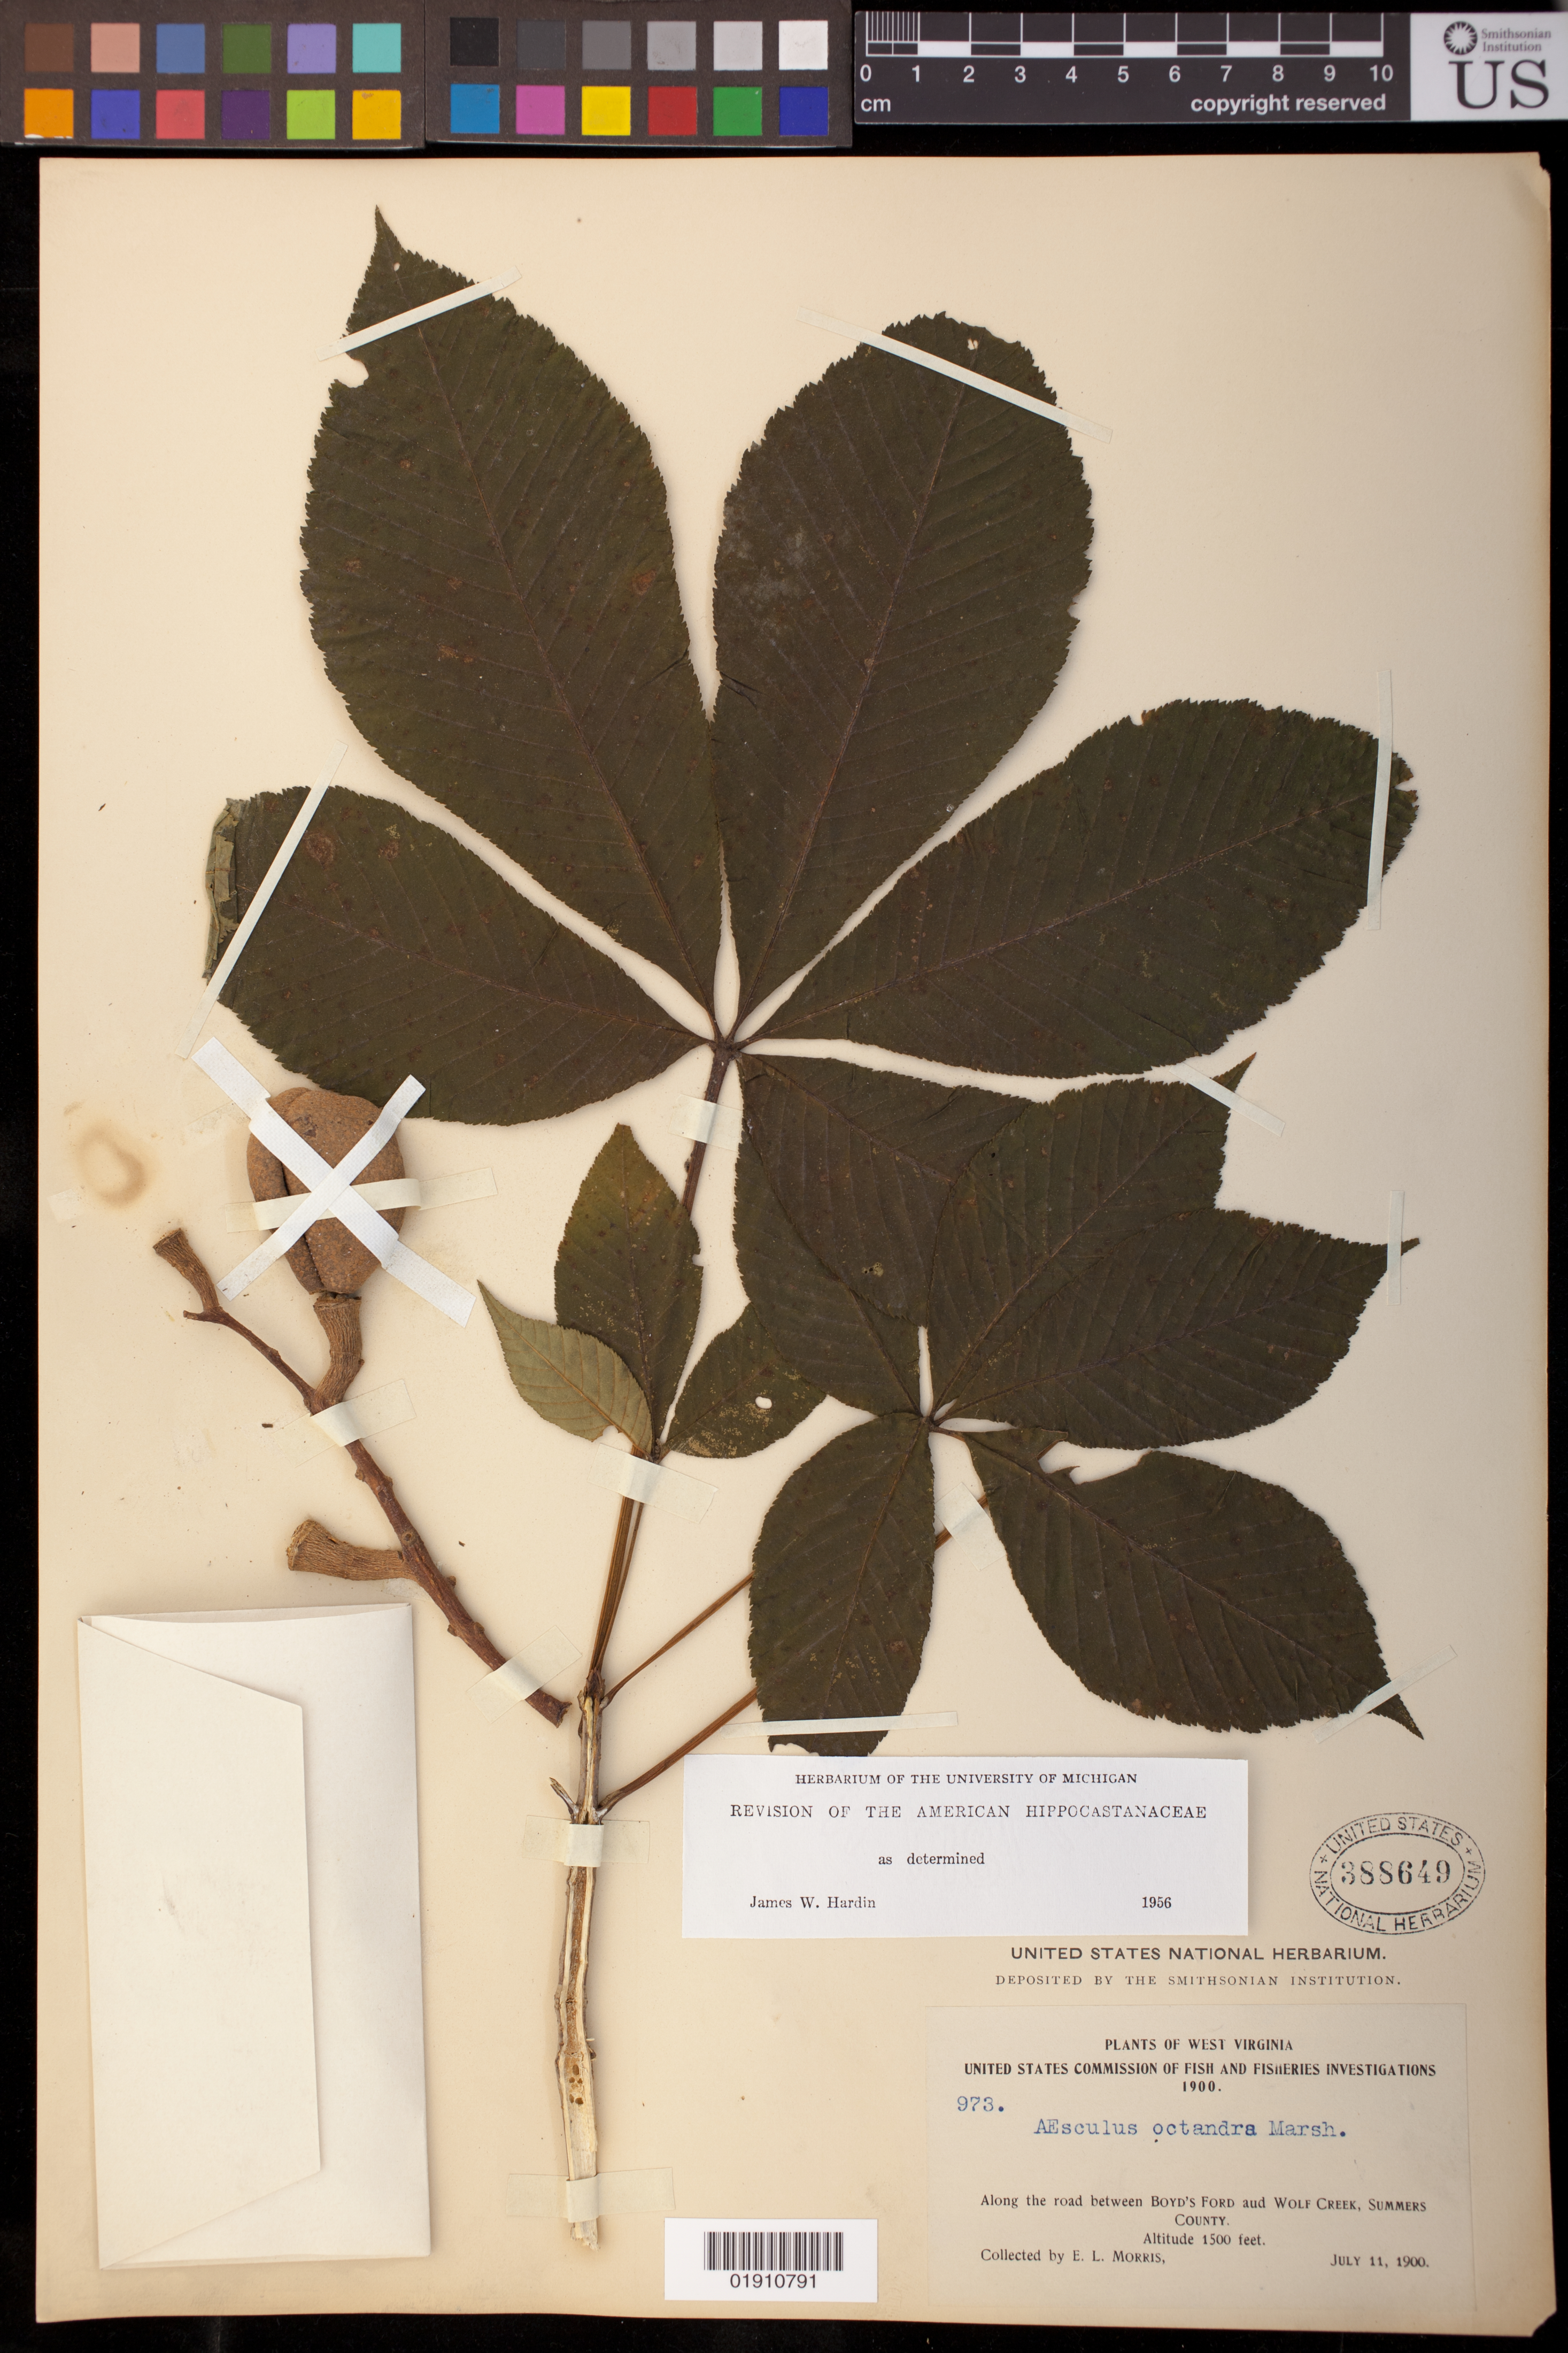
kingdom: Plantae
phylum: Tracheophyta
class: Magnoliopsida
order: Sapindales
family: Sapindaceae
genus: Aesculus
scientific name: Aesculus octandra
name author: Marshall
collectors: E. L. Morris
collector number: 973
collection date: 1900-07-11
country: United States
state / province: West Virginia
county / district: Summers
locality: Along the road between Boyd's Ford and Wolf Creek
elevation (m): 457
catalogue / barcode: US 388649